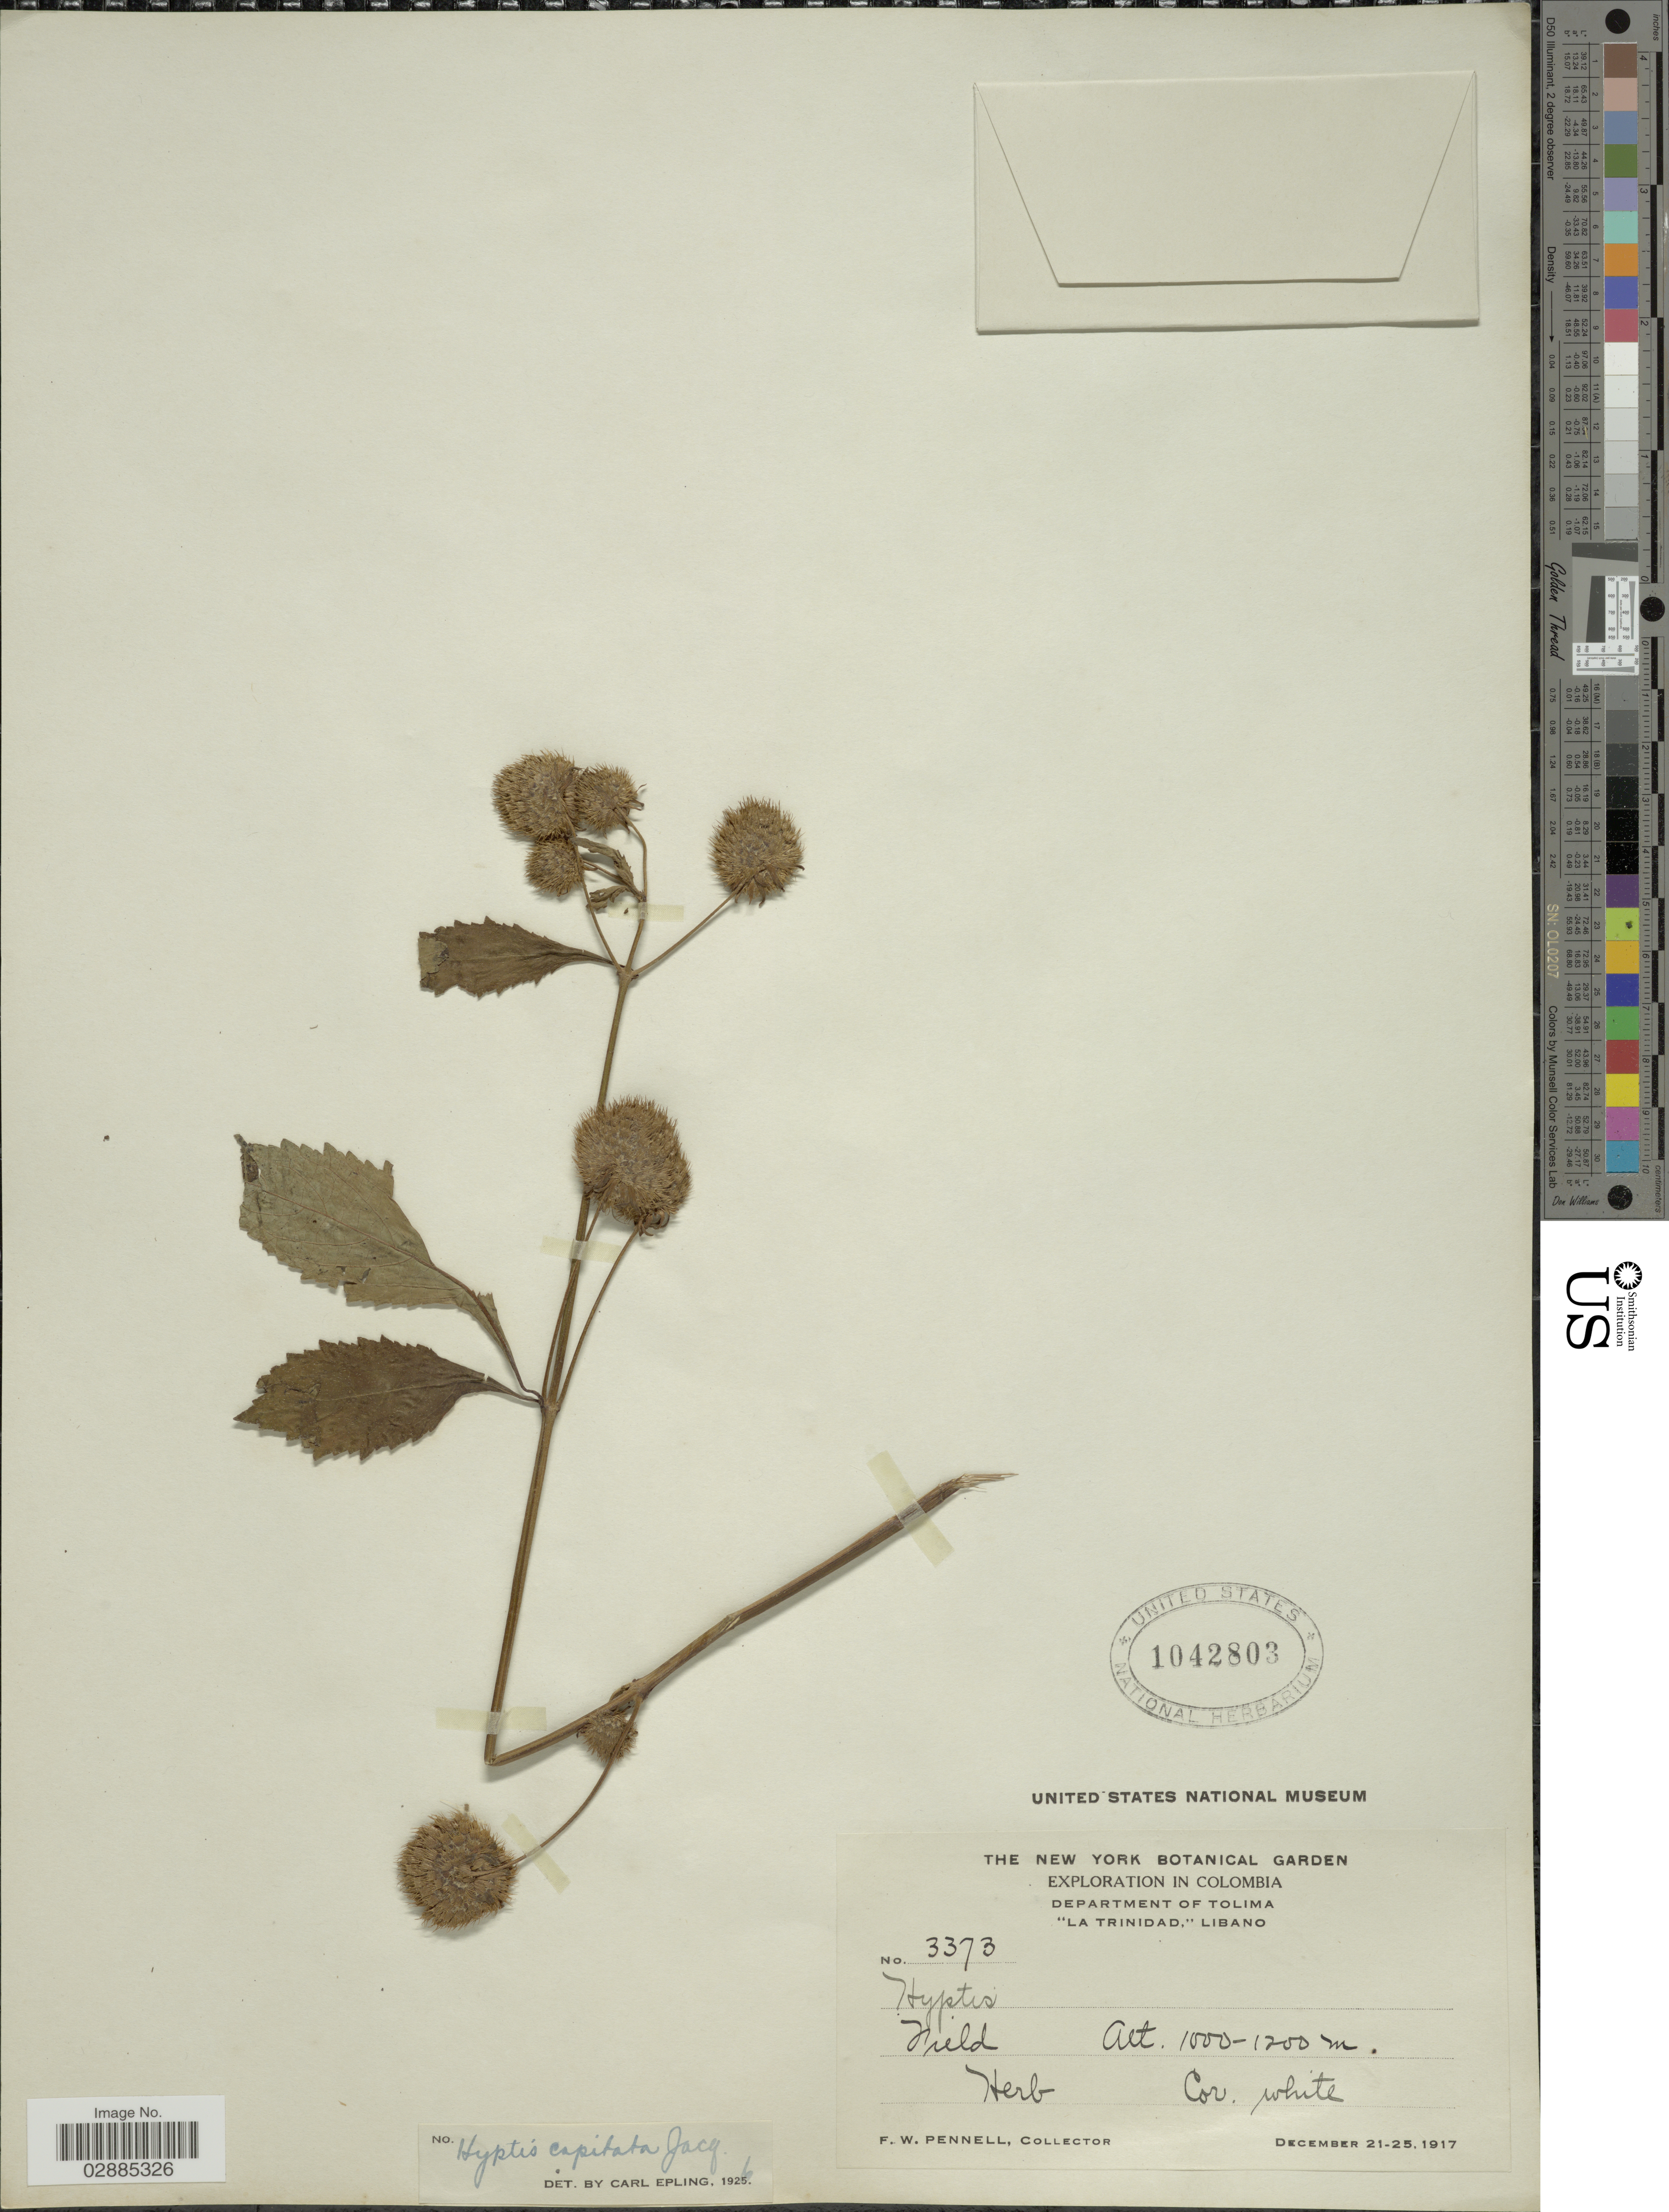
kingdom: Plantae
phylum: Tracheophyta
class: Magnoliopsida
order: Lamiales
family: Lamiaceae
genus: Hyptis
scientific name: Hyptis capitata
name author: Jacq.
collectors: F. W. Pennell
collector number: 3373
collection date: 1917-12-21/1917-12-25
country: Colombia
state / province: Tolima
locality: Department of Tolima. "La Trinidad", Libano.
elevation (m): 1000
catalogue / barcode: US 1042803